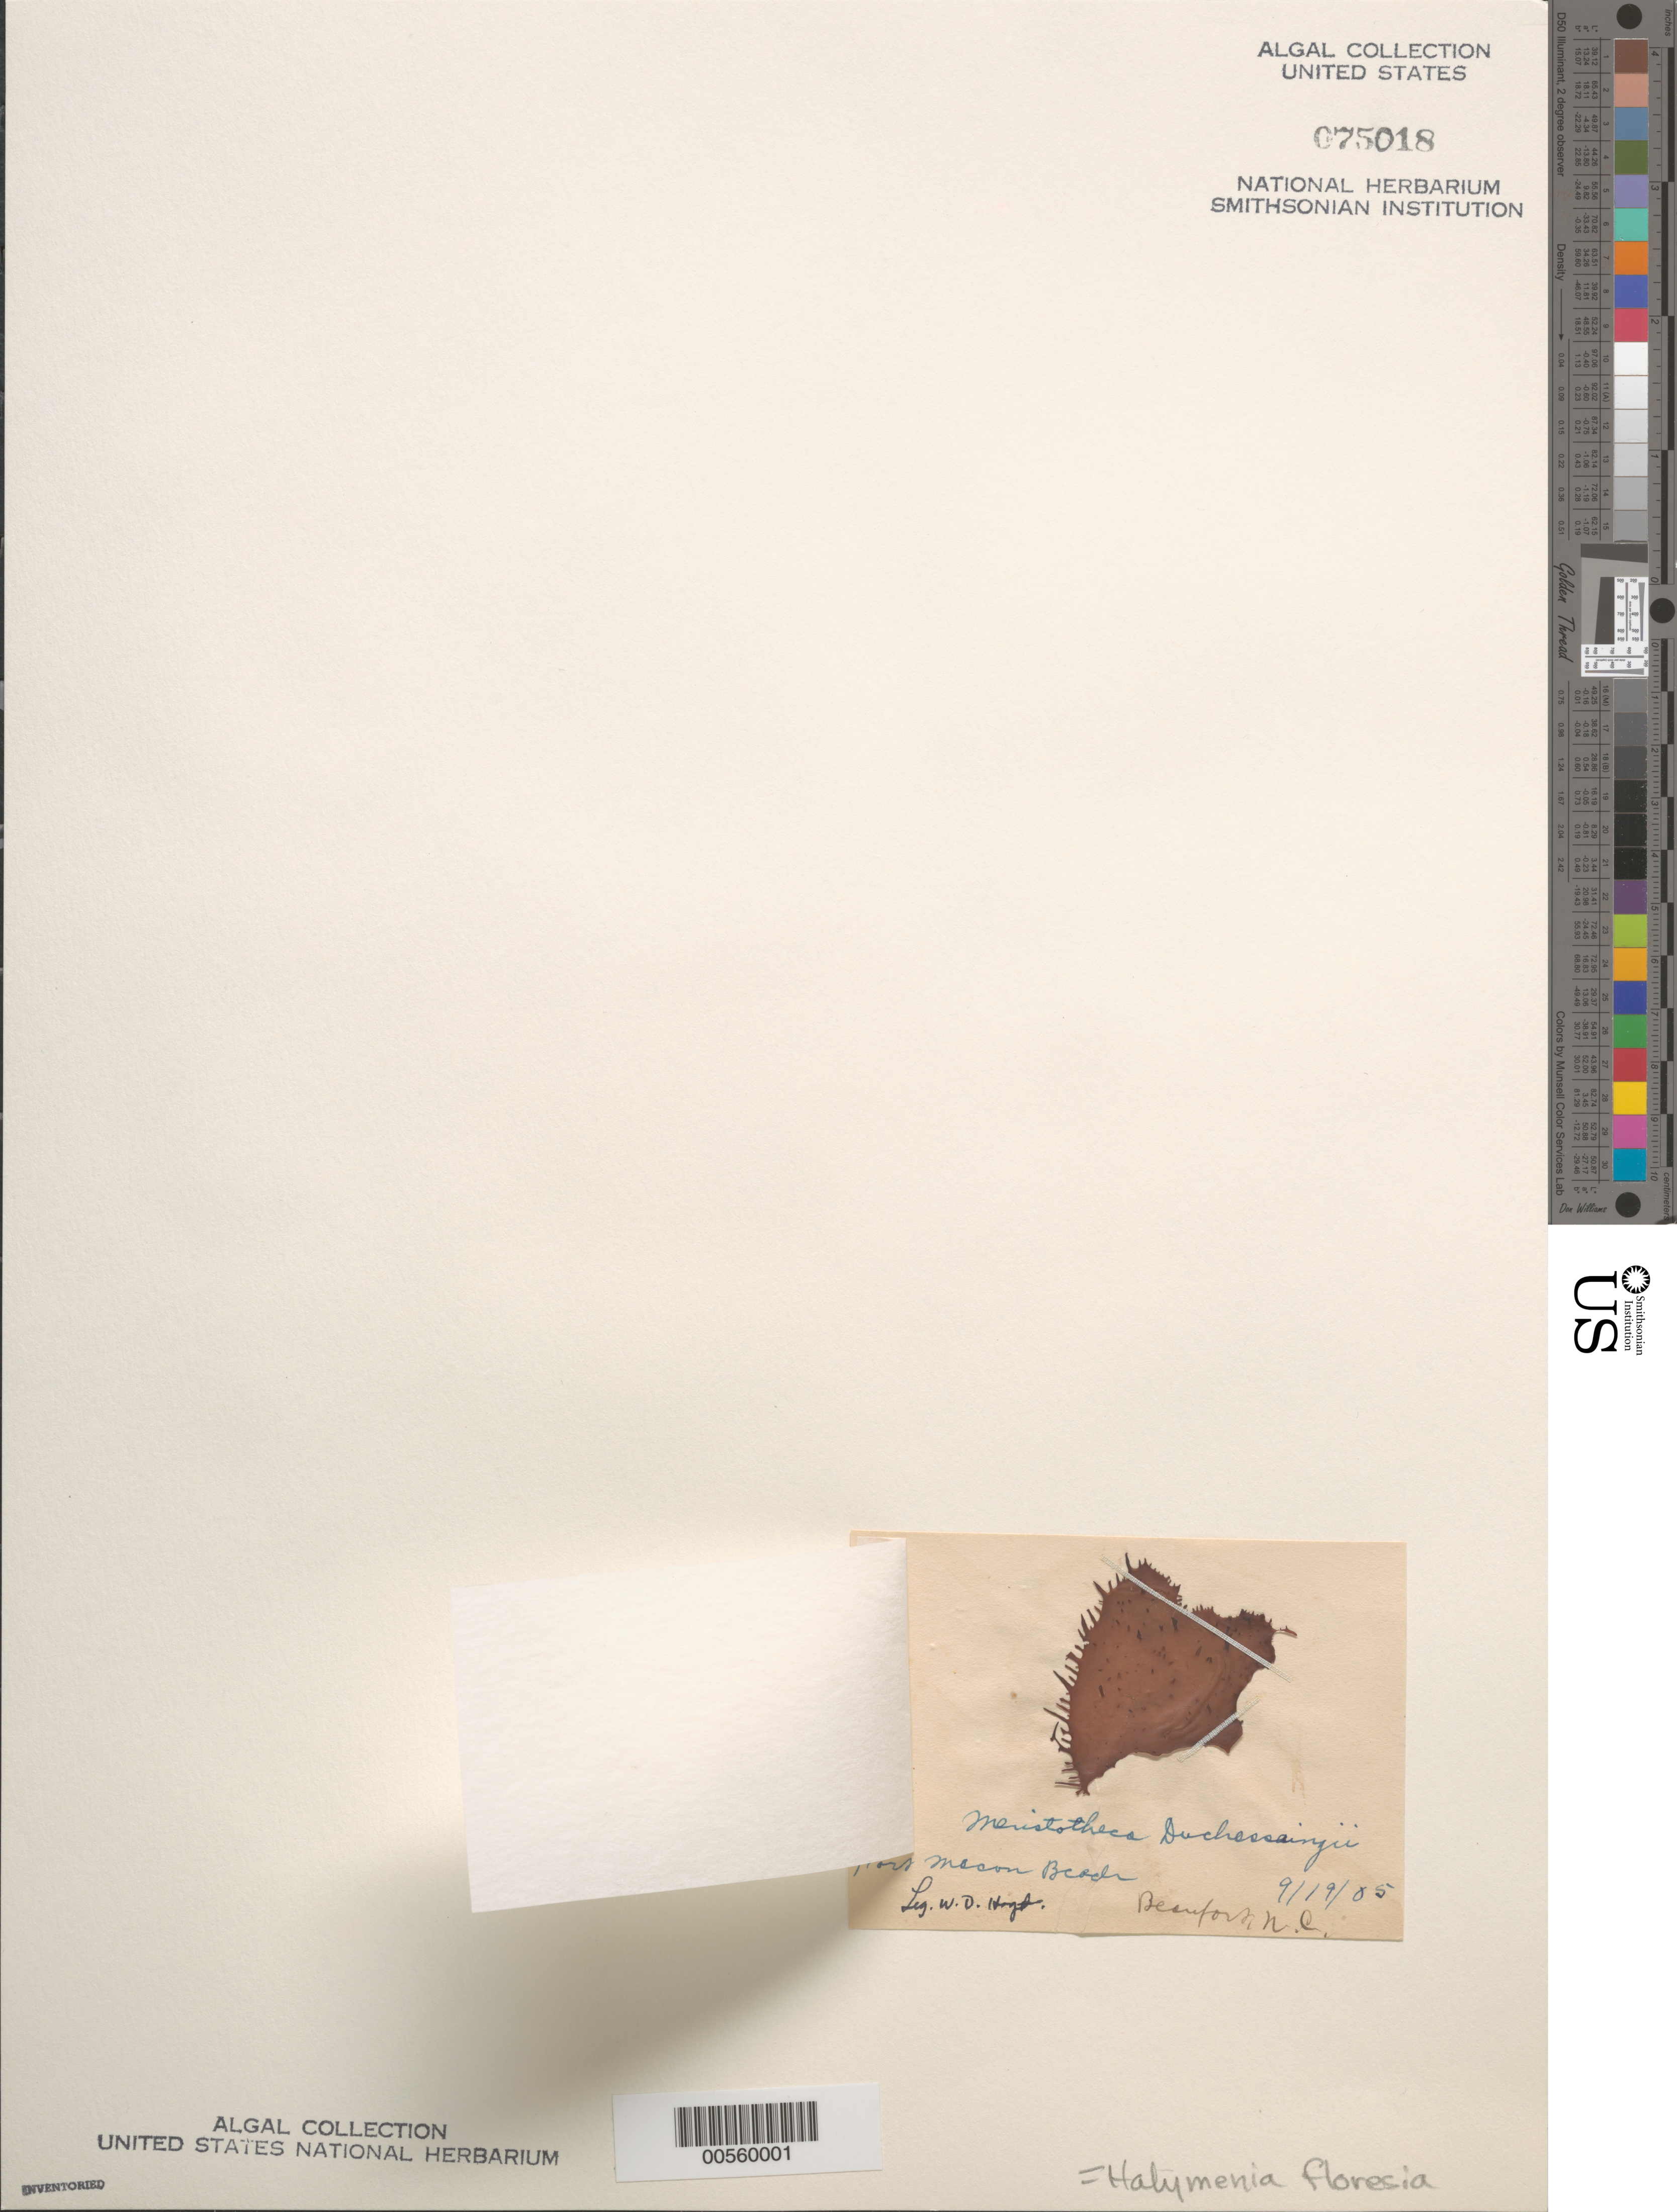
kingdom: Plantae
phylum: Rhodophyta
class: Florideophyceae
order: Halymeniales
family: Halymeniaceae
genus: Halymenia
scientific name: Halymenia floresii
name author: (Clemente) C. Agardh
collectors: W. D. Hoyt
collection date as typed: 19 Sep 1905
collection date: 1905-09-19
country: United States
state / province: North Carolina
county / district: Carteret County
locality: Beaufort, Fort Macon Beach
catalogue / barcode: US 75018